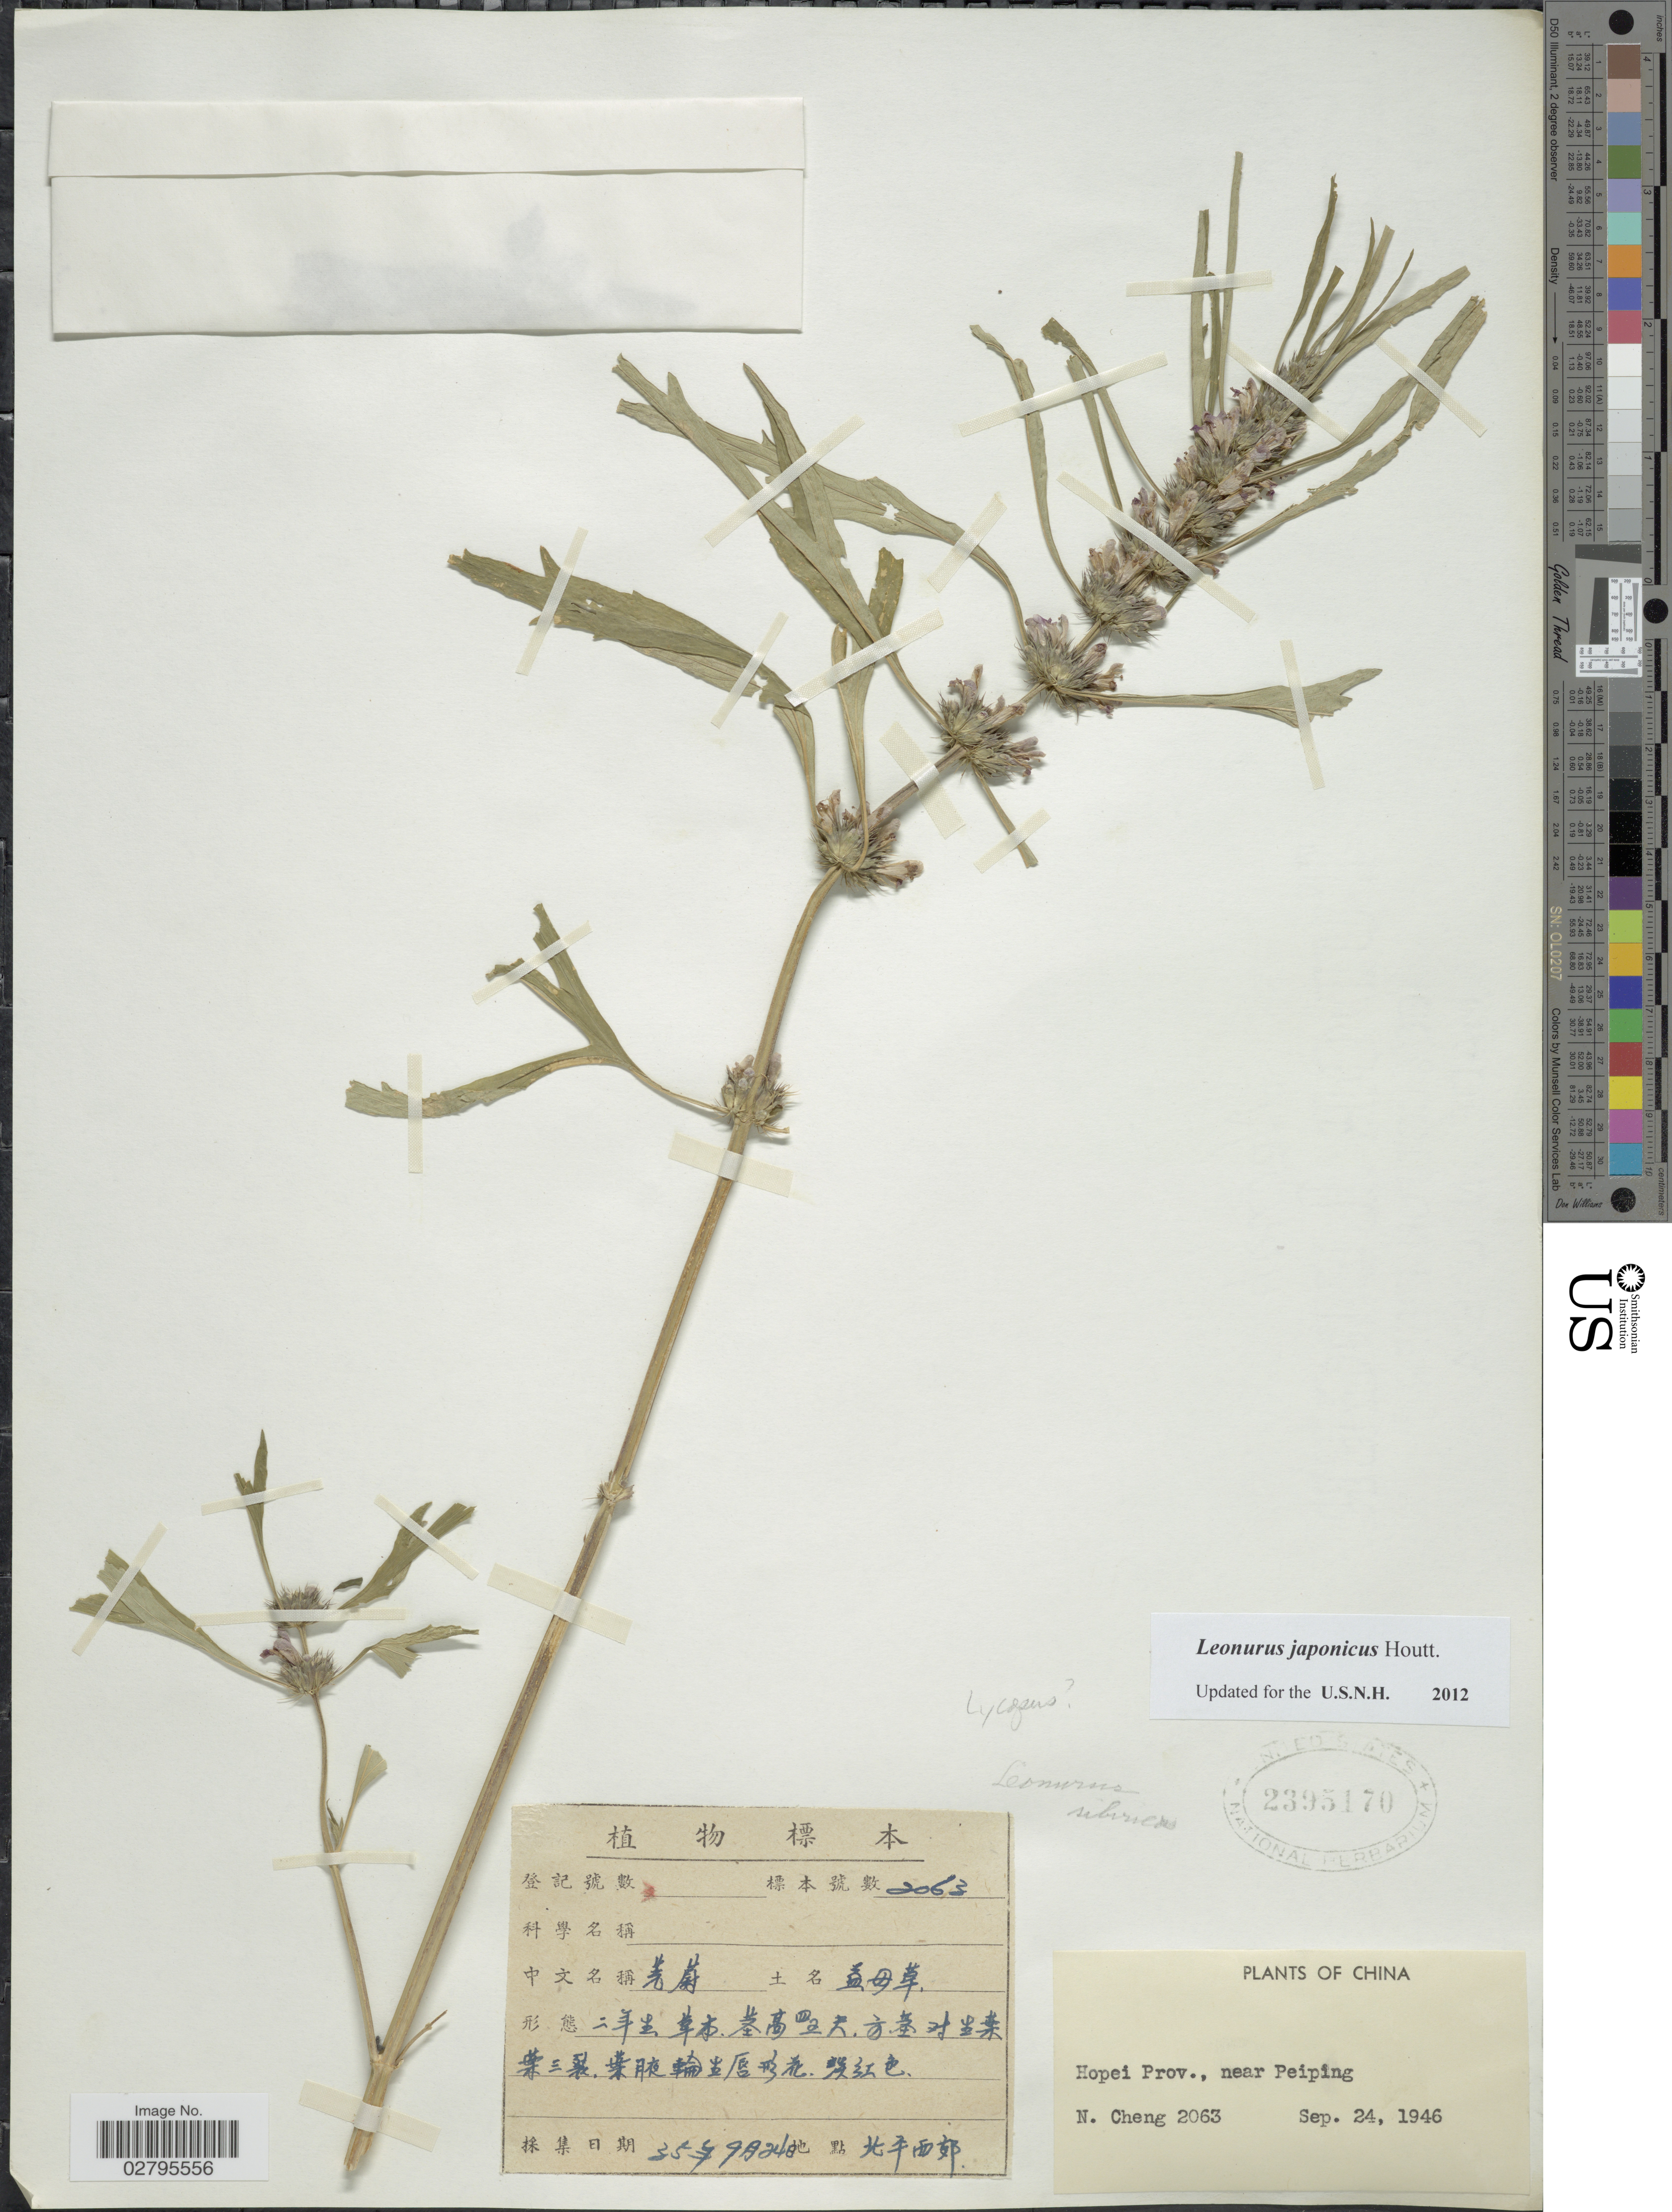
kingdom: Plantae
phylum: Tracheophyta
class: Magnoliopsida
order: Lamiales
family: Lamiaceae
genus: Leonurus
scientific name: Leonurus japonicus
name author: Houtt.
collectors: N. Cheng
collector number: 2063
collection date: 1946-09-24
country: China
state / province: Hebei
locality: Hopei Prov., near Peiping.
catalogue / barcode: US 2395170